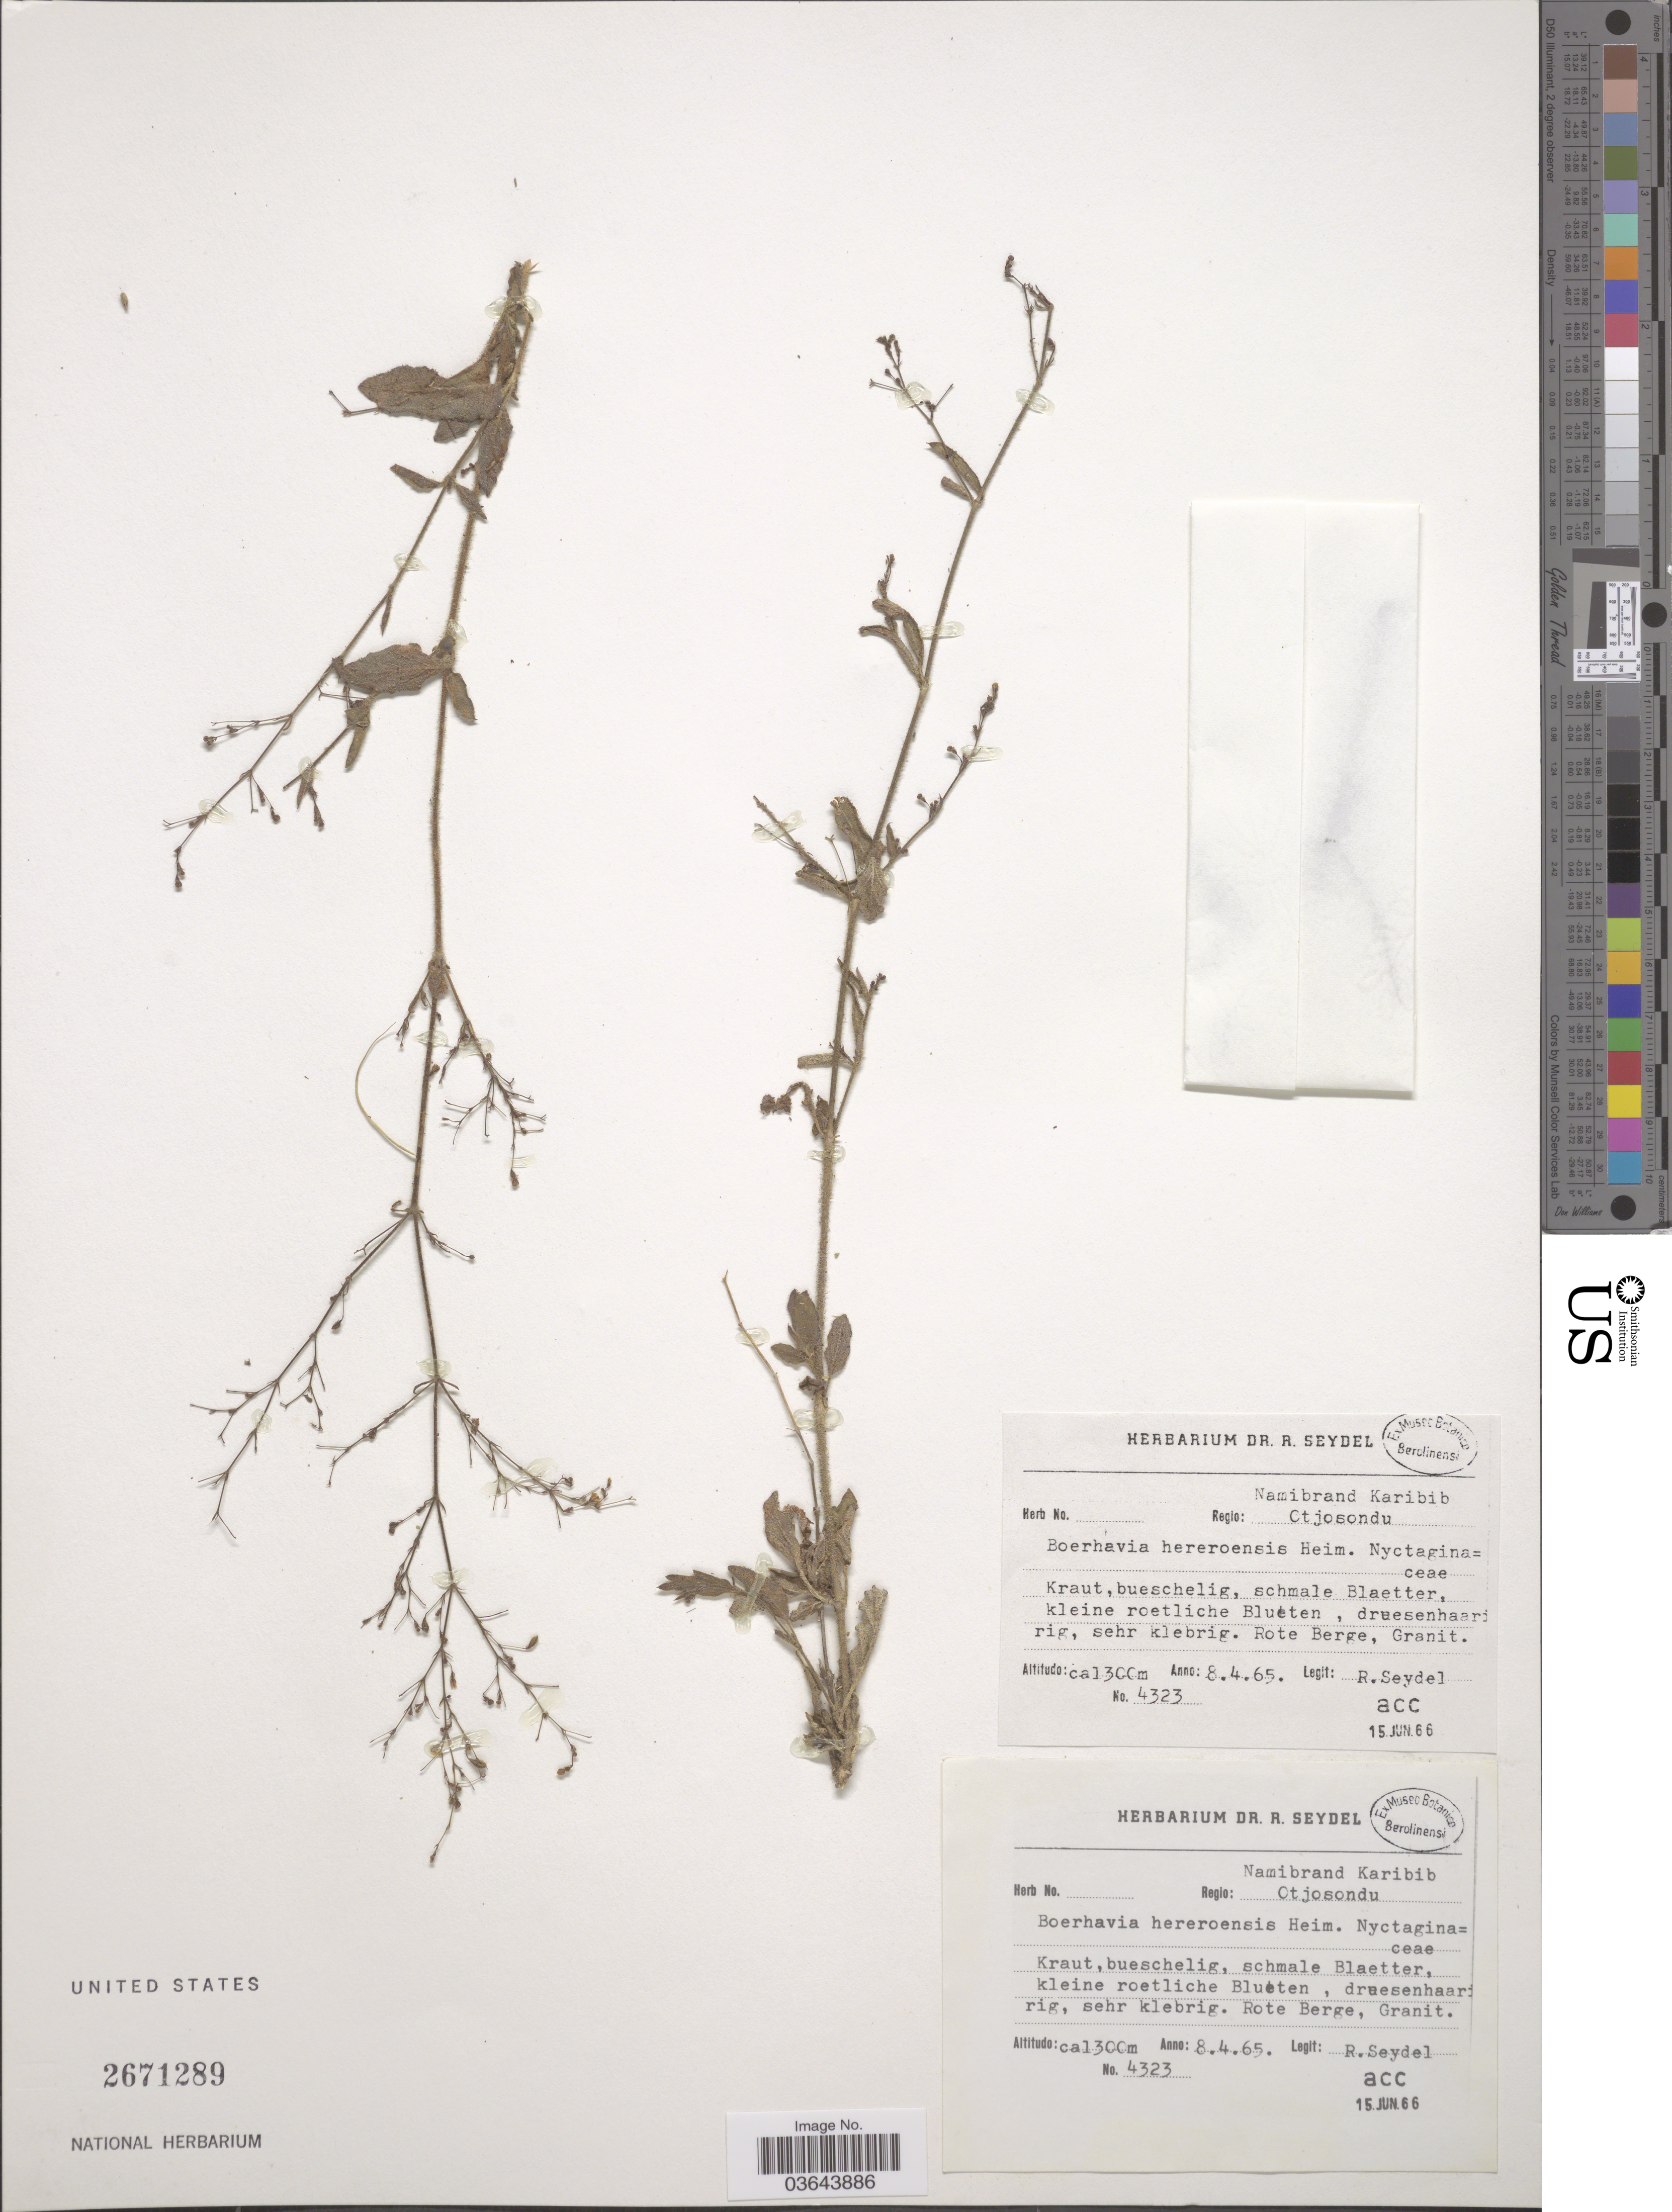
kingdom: Plantae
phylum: Tracheophyta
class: Magnoliopsida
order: Caryophyllales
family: Nyctaginaceae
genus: Boerhavia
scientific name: Boerhavia hereroensis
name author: Heimerl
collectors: R. Seydel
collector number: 4323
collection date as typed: Transcribed d/m/y: 8/4/65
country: Namibia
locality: Regio: Namibrand Karibib Otjosondu.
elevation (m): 1300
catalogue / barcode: US 2671289